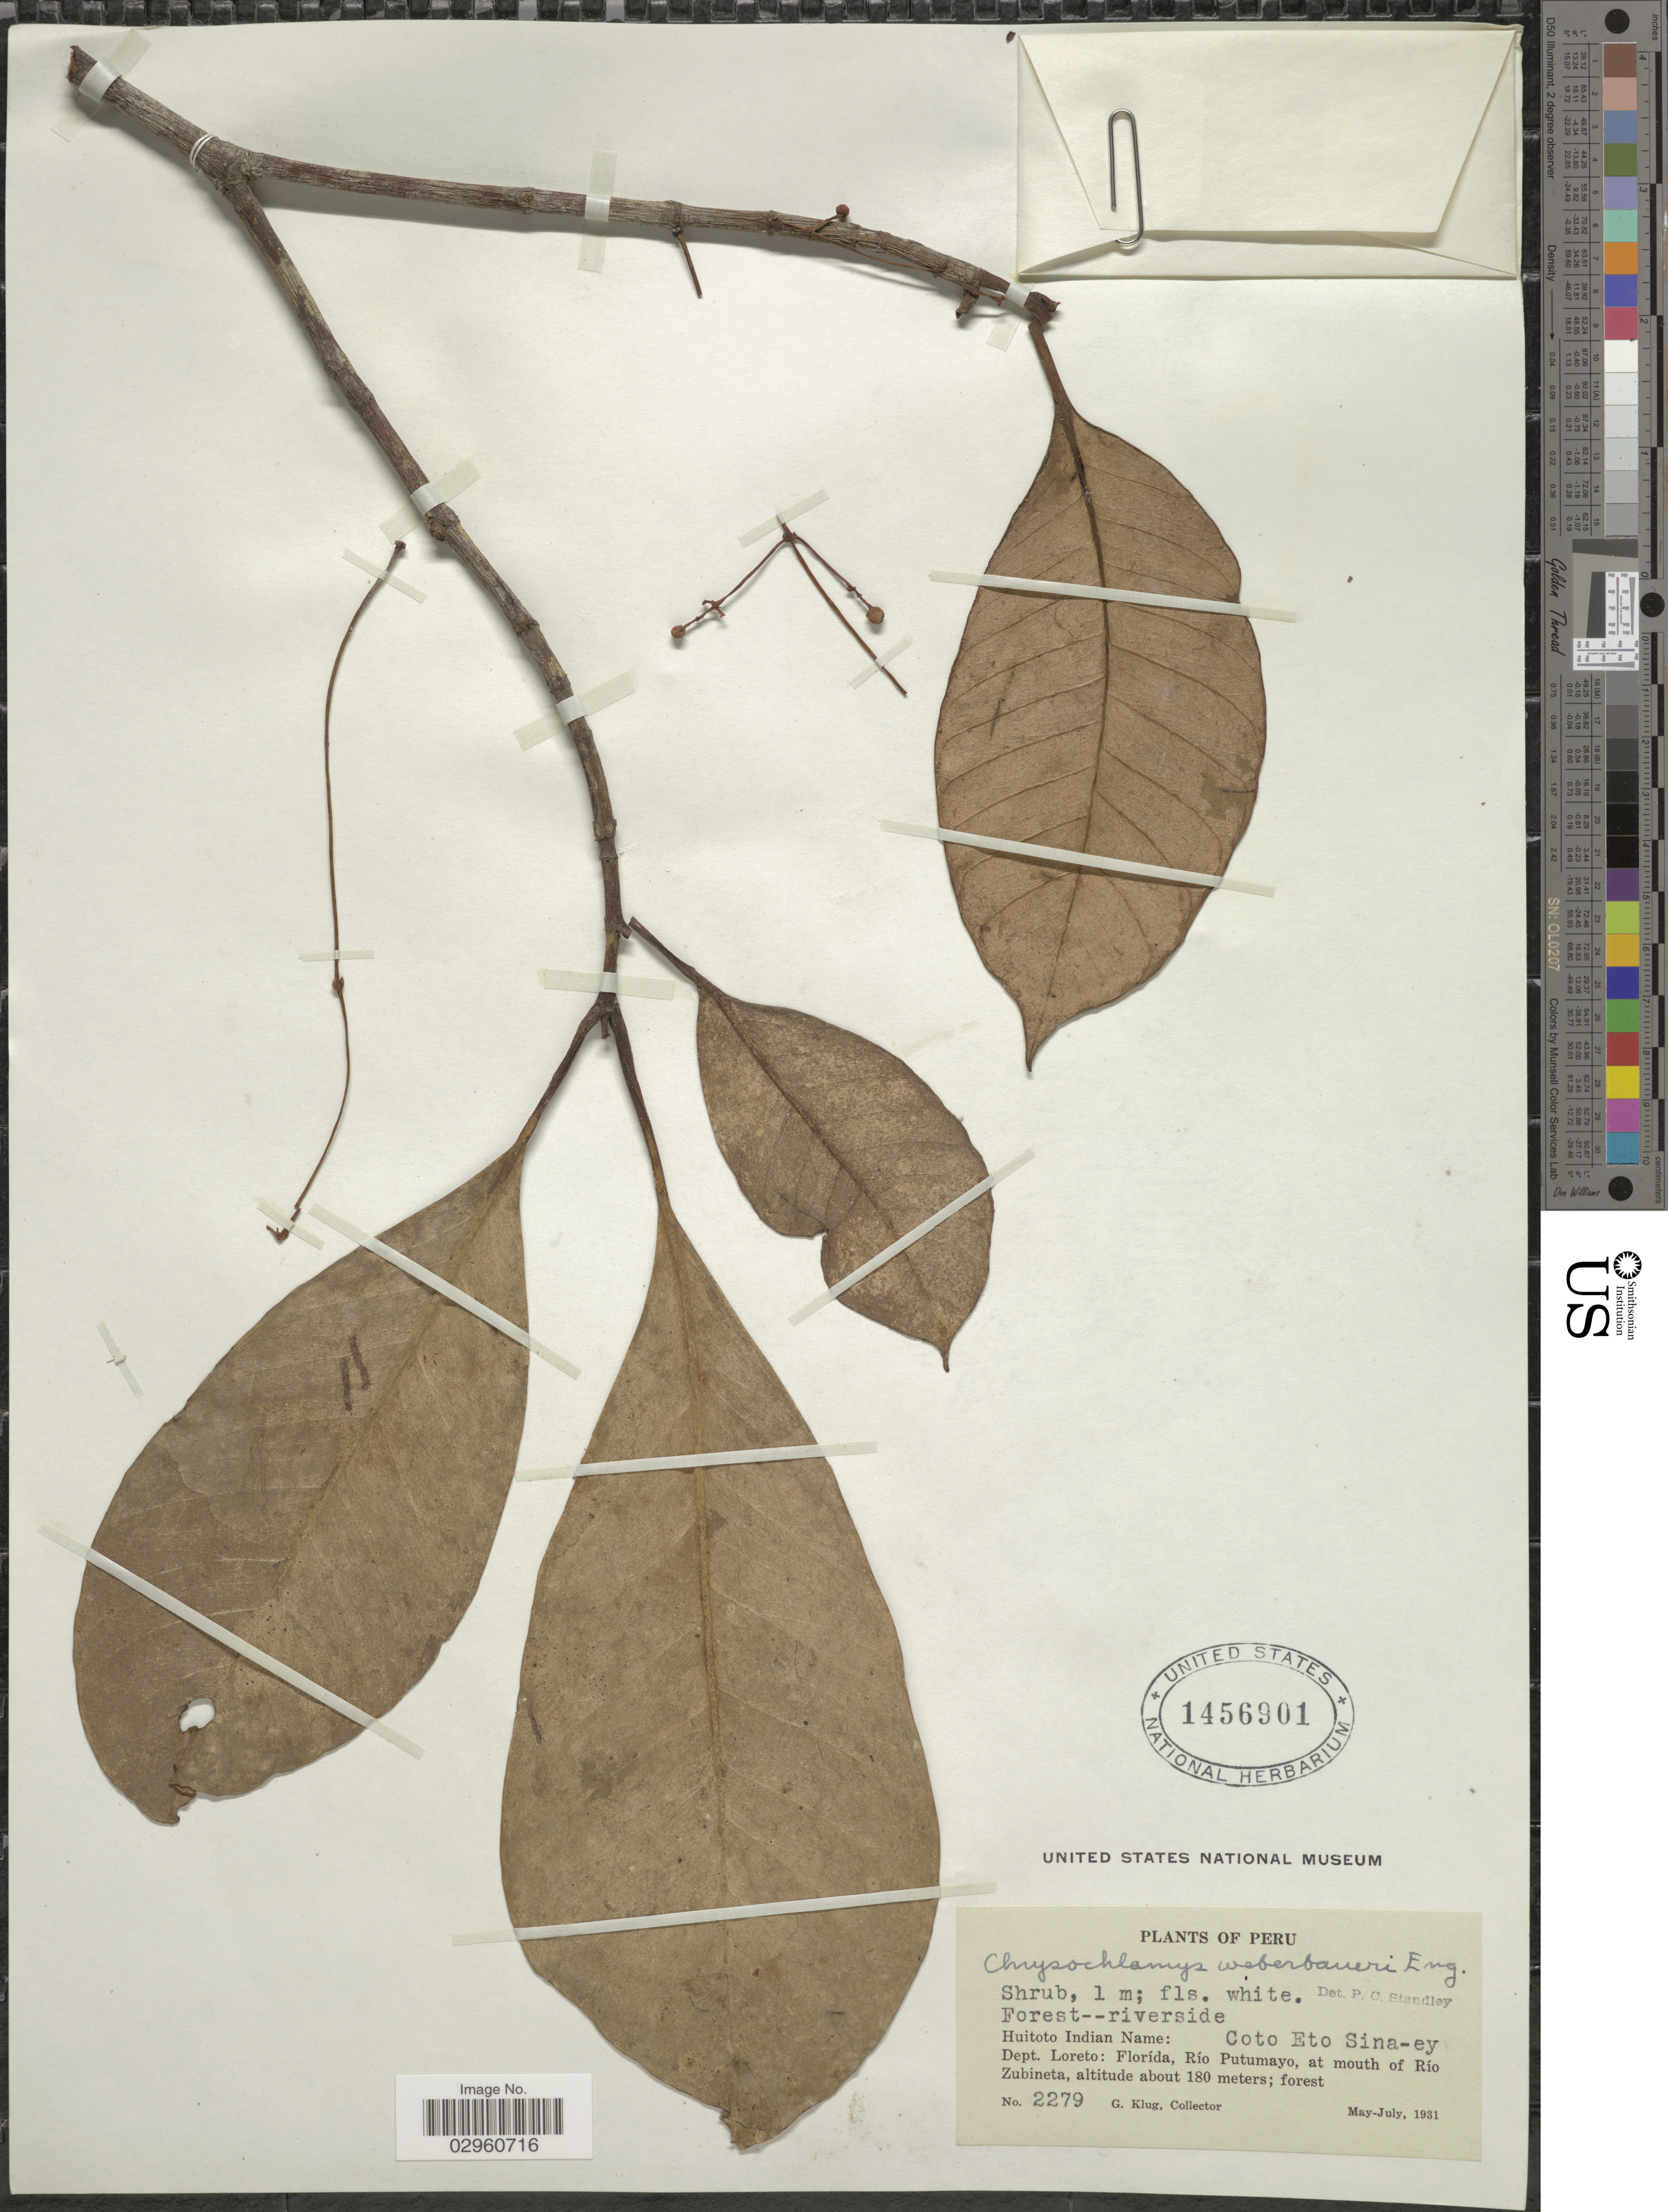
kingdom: Plantae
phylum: Tracheophyta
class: Magnoliopsida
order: Malpighiales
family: Clusiaceae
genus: Chrysochlamys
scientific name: Chrysochlamys weberbaueri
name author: Engl.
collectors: G. Klug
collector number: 2279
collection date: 1931-05/1931-07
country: Peru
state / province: Loreto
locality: Dept. Loreto: Florída, Río Putumayo, at mouth of Río Zubineta.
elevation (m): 180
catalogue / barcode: US 1456901